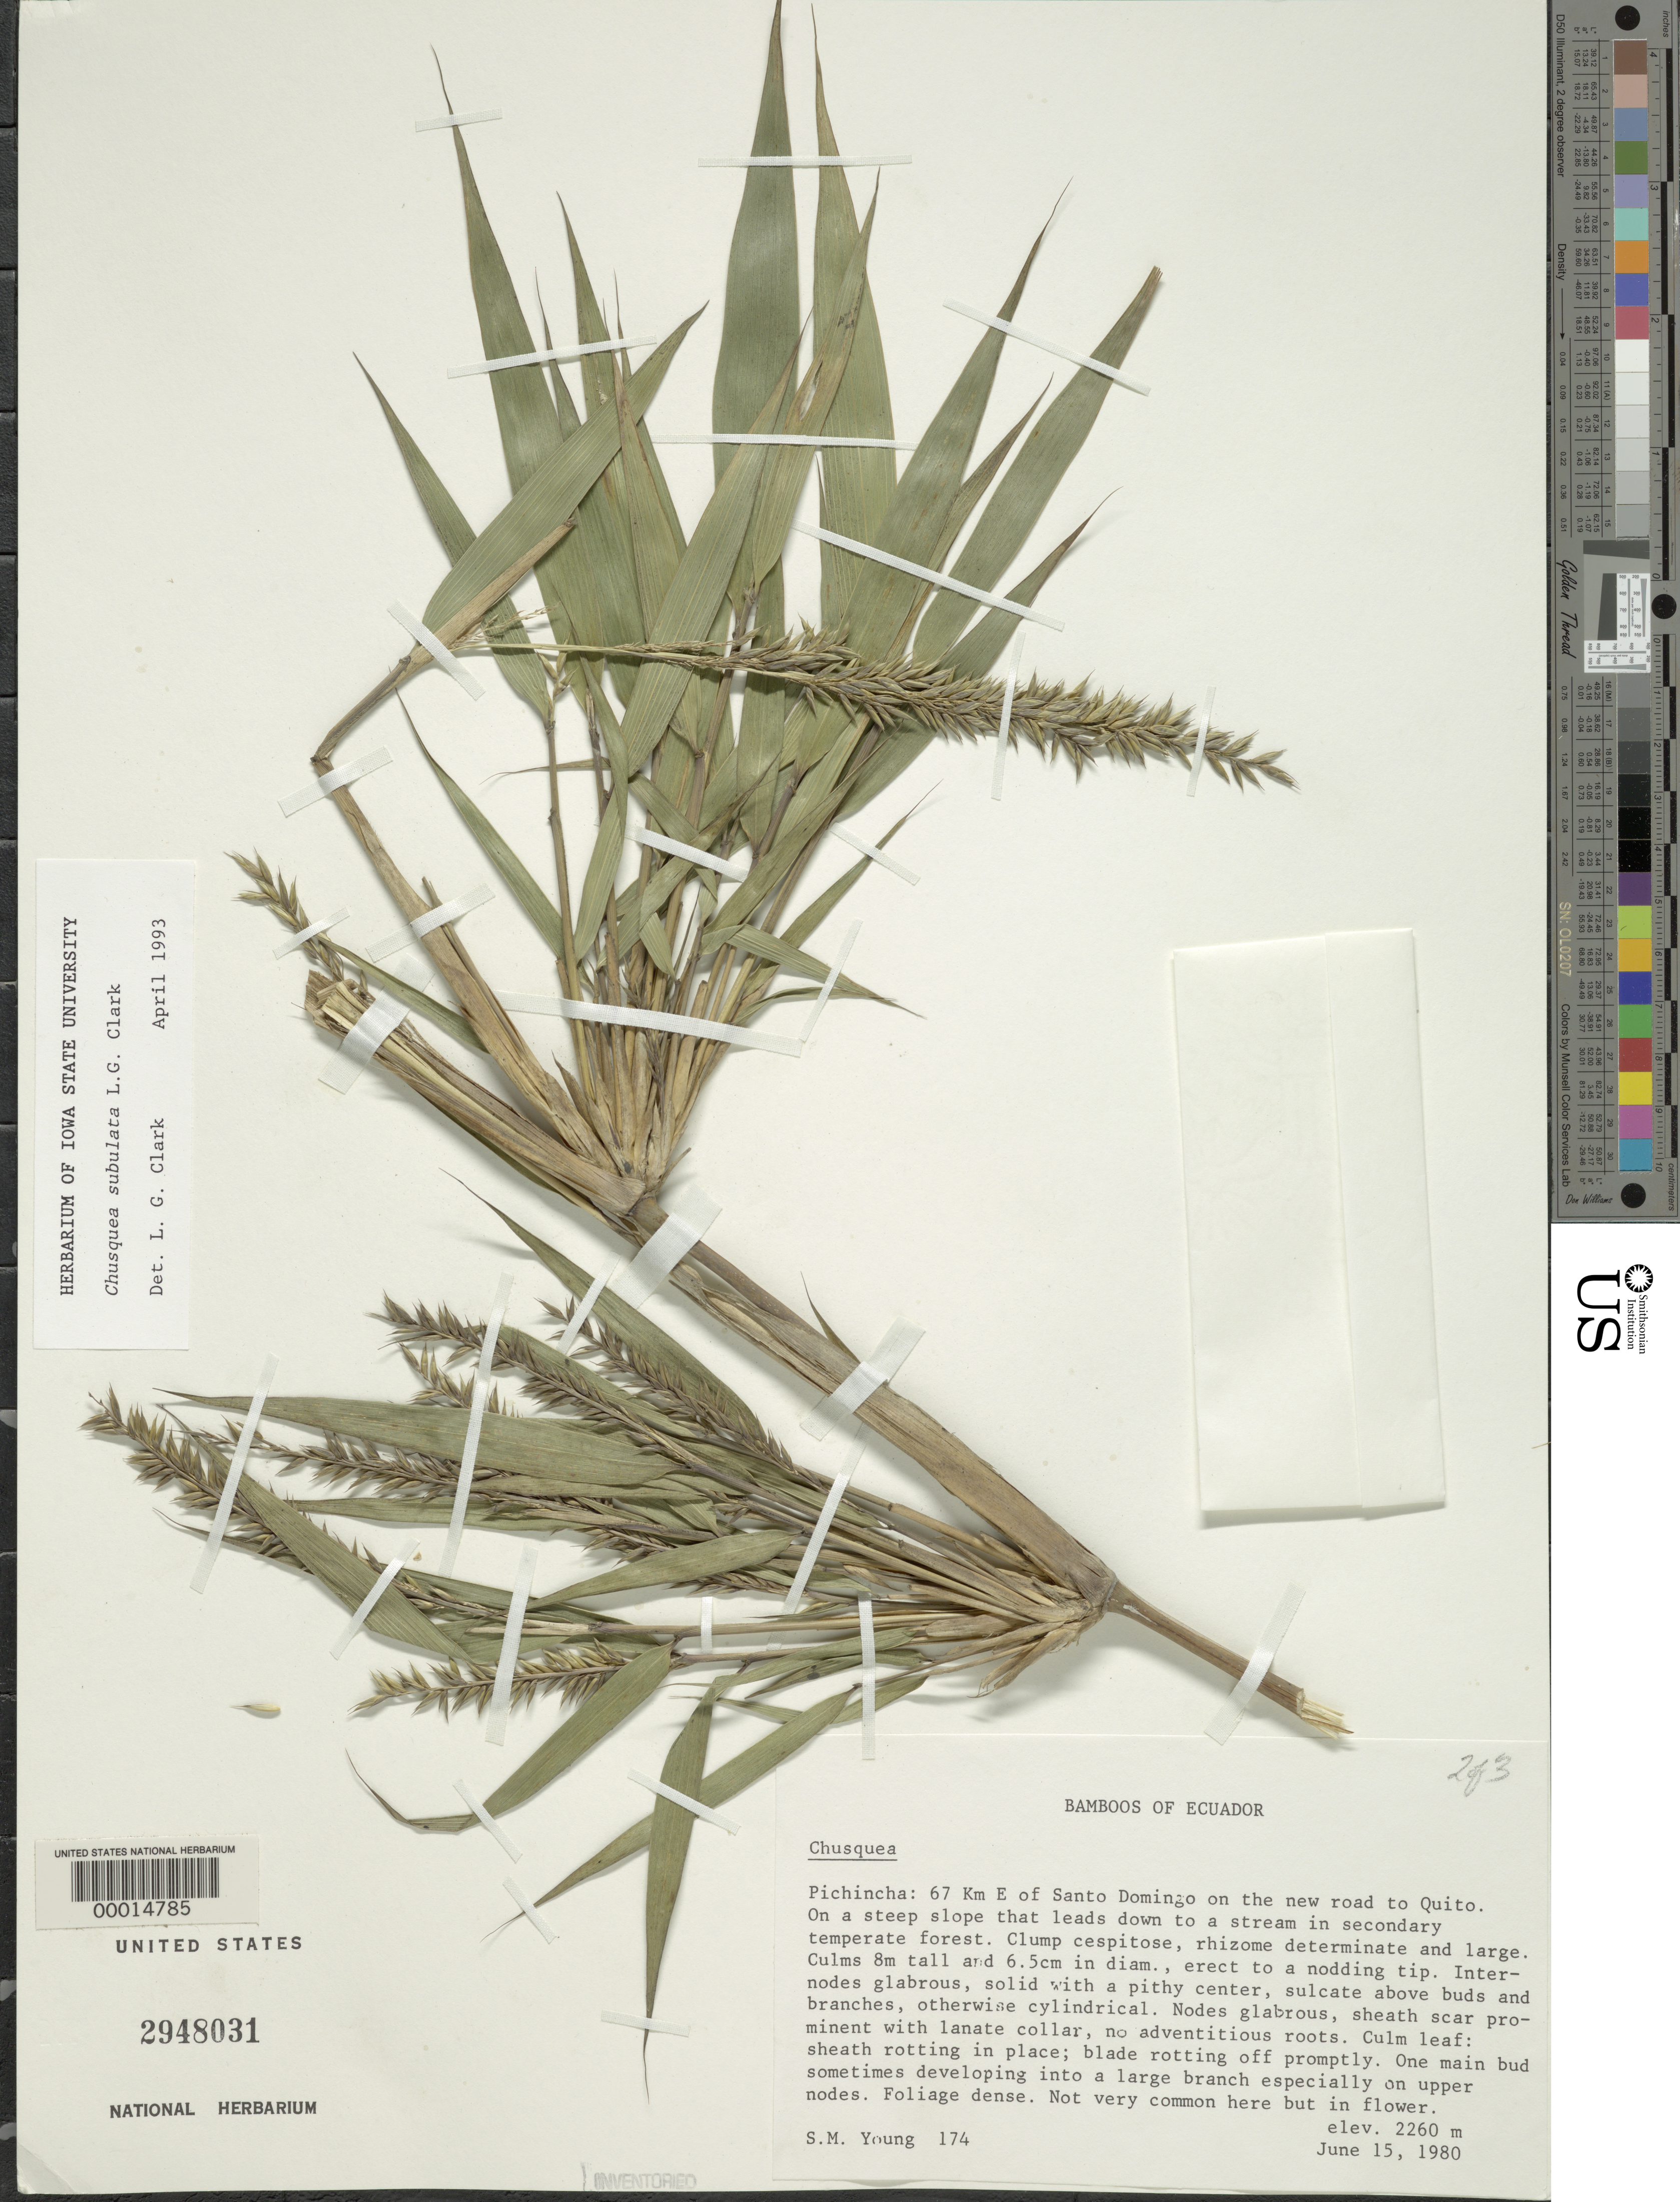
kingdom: Plantae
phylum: Tracheophyta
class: Liliopsida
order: Poales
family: Poaceae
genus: Chusquea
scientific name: Chusquea subulata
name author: L.G. Clark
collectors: S. Young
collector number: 174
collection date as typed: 15 Jun 1980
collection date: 1980-06-15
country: Ecuador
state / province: Pichincha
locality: Santo Domingo/Quito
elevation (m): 2260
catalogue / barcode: US 2948031